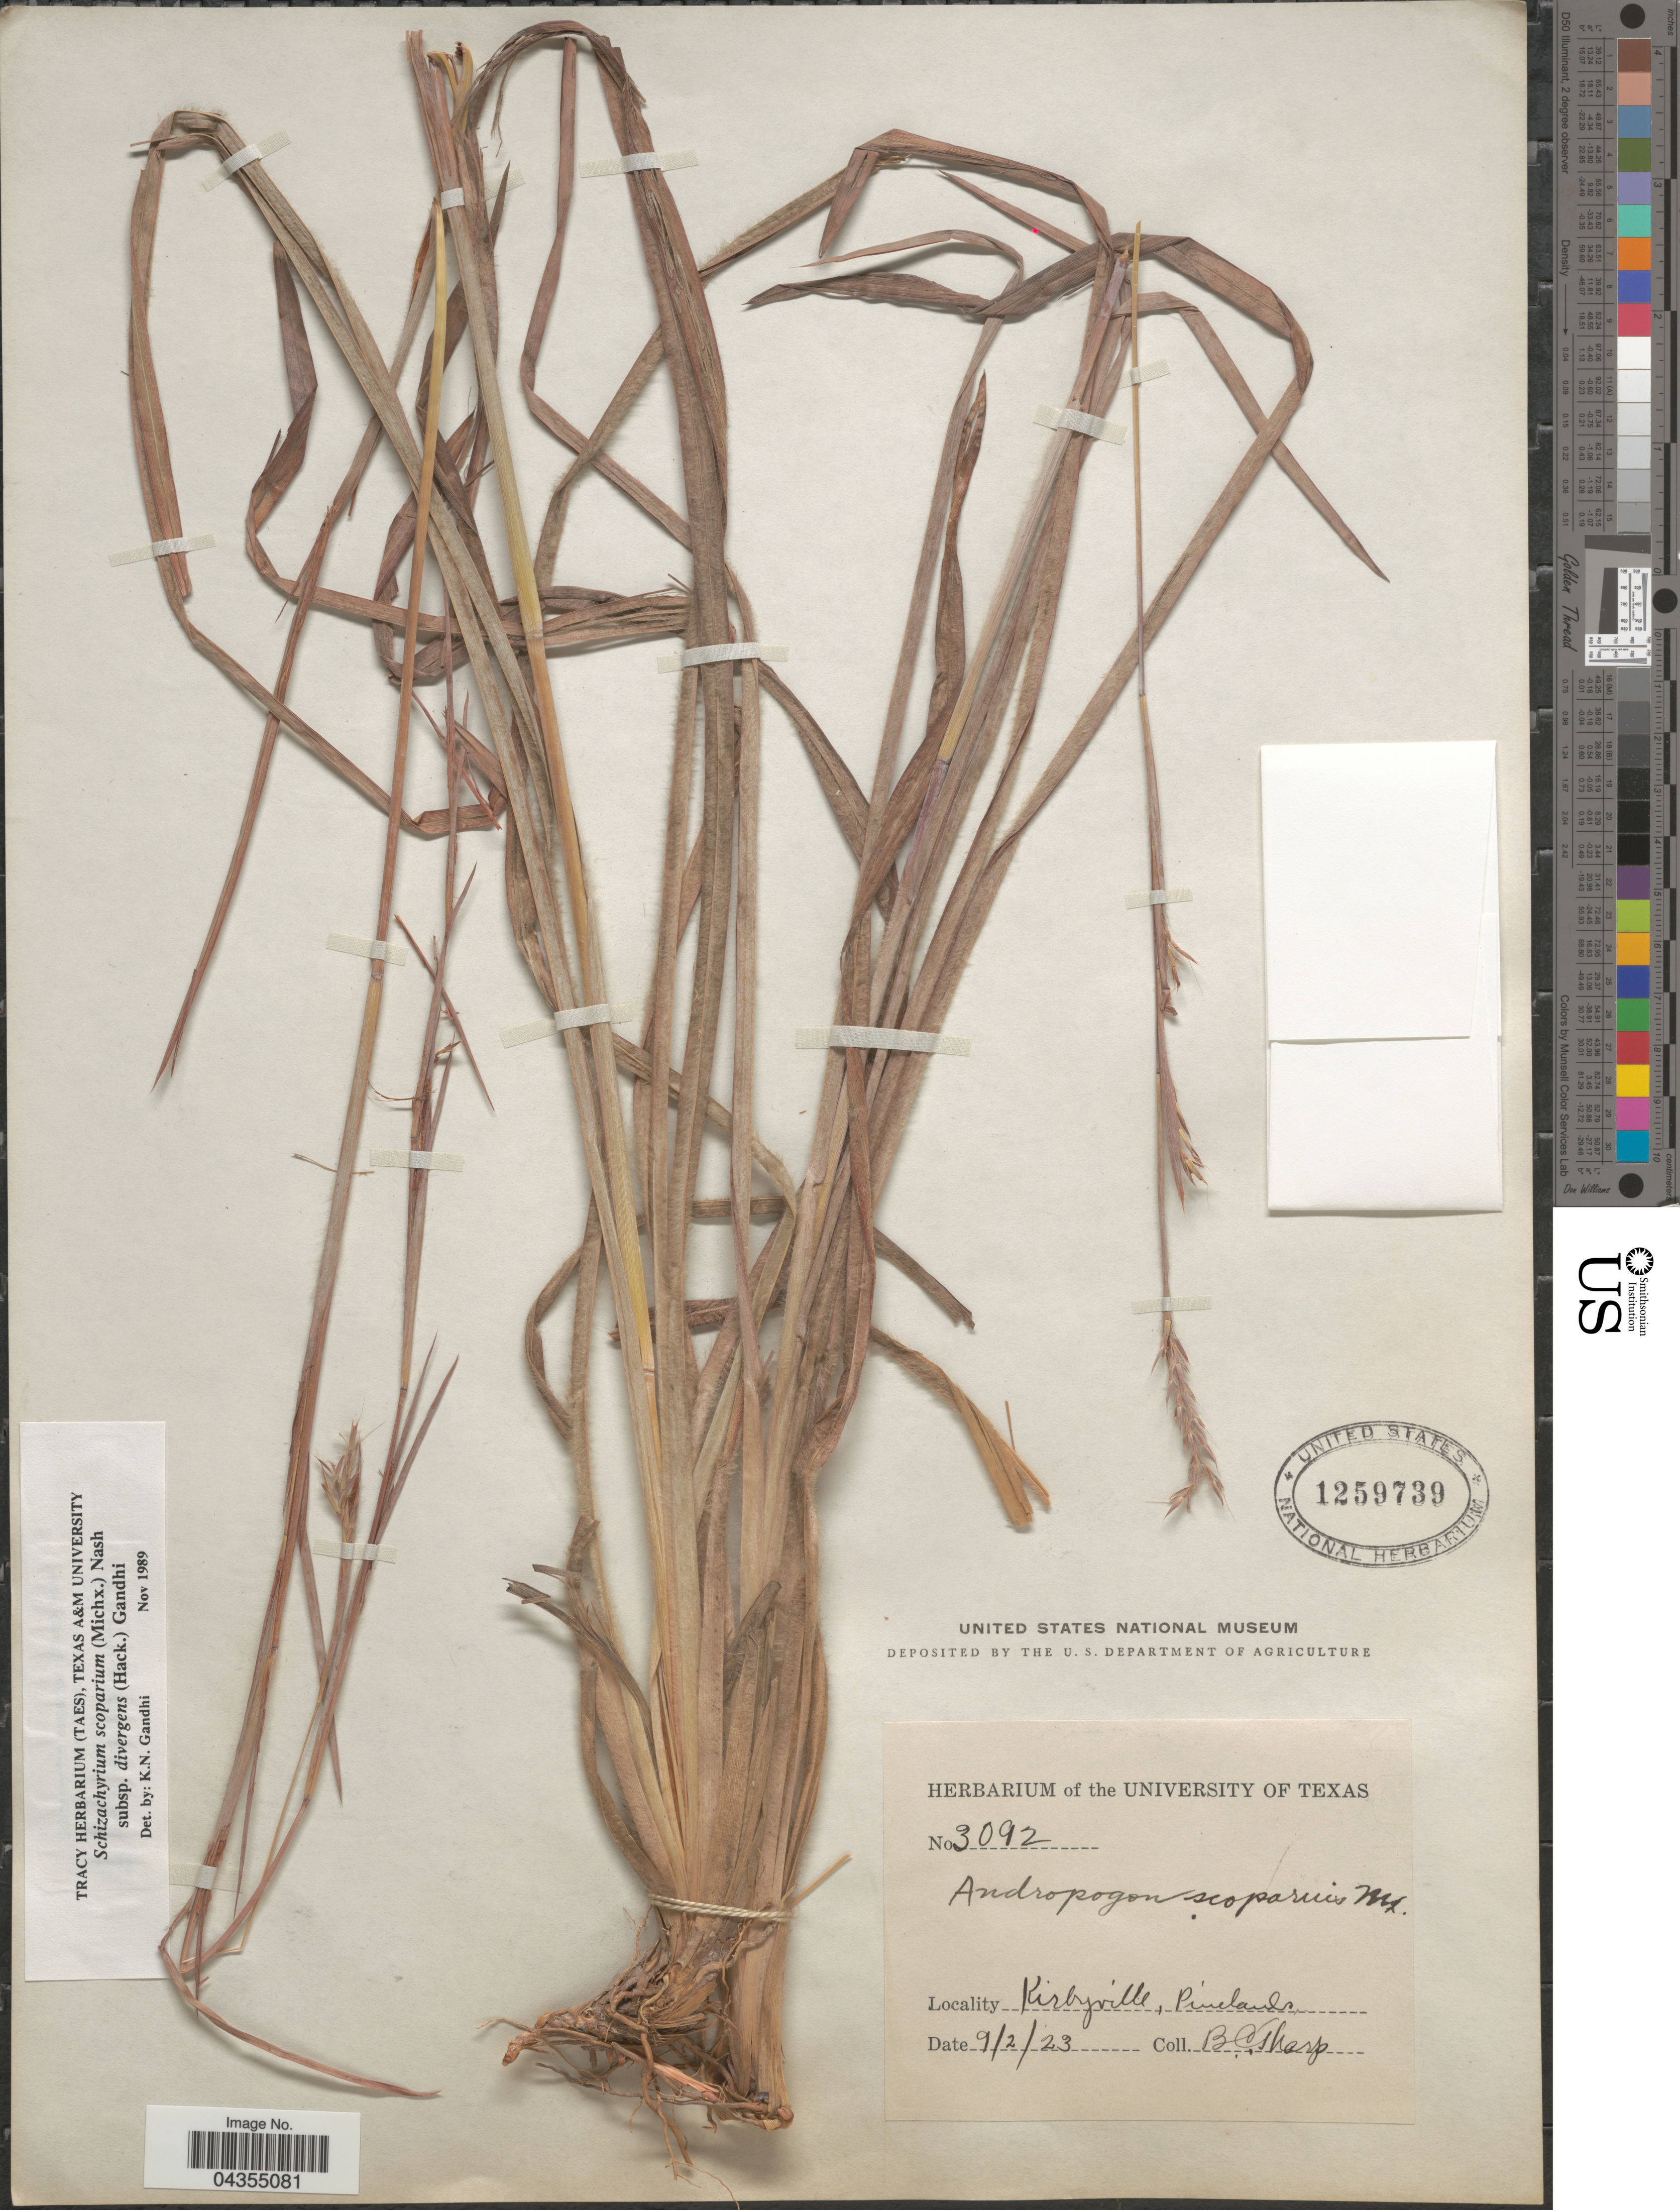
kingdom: Plantae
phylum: Tracheophyta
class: Liliopsida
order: Poales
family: Poaceae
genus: Schizachyrium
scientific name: Schizachyrium scoparium var. divergens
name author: (Hack.) Gould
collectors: B. C. Tharp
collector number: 3092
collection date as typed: Transcribed d/m/y: 2/9/23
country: United States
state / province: Texas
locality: Kirbyville, Pinelands.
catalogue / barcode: US 1259739